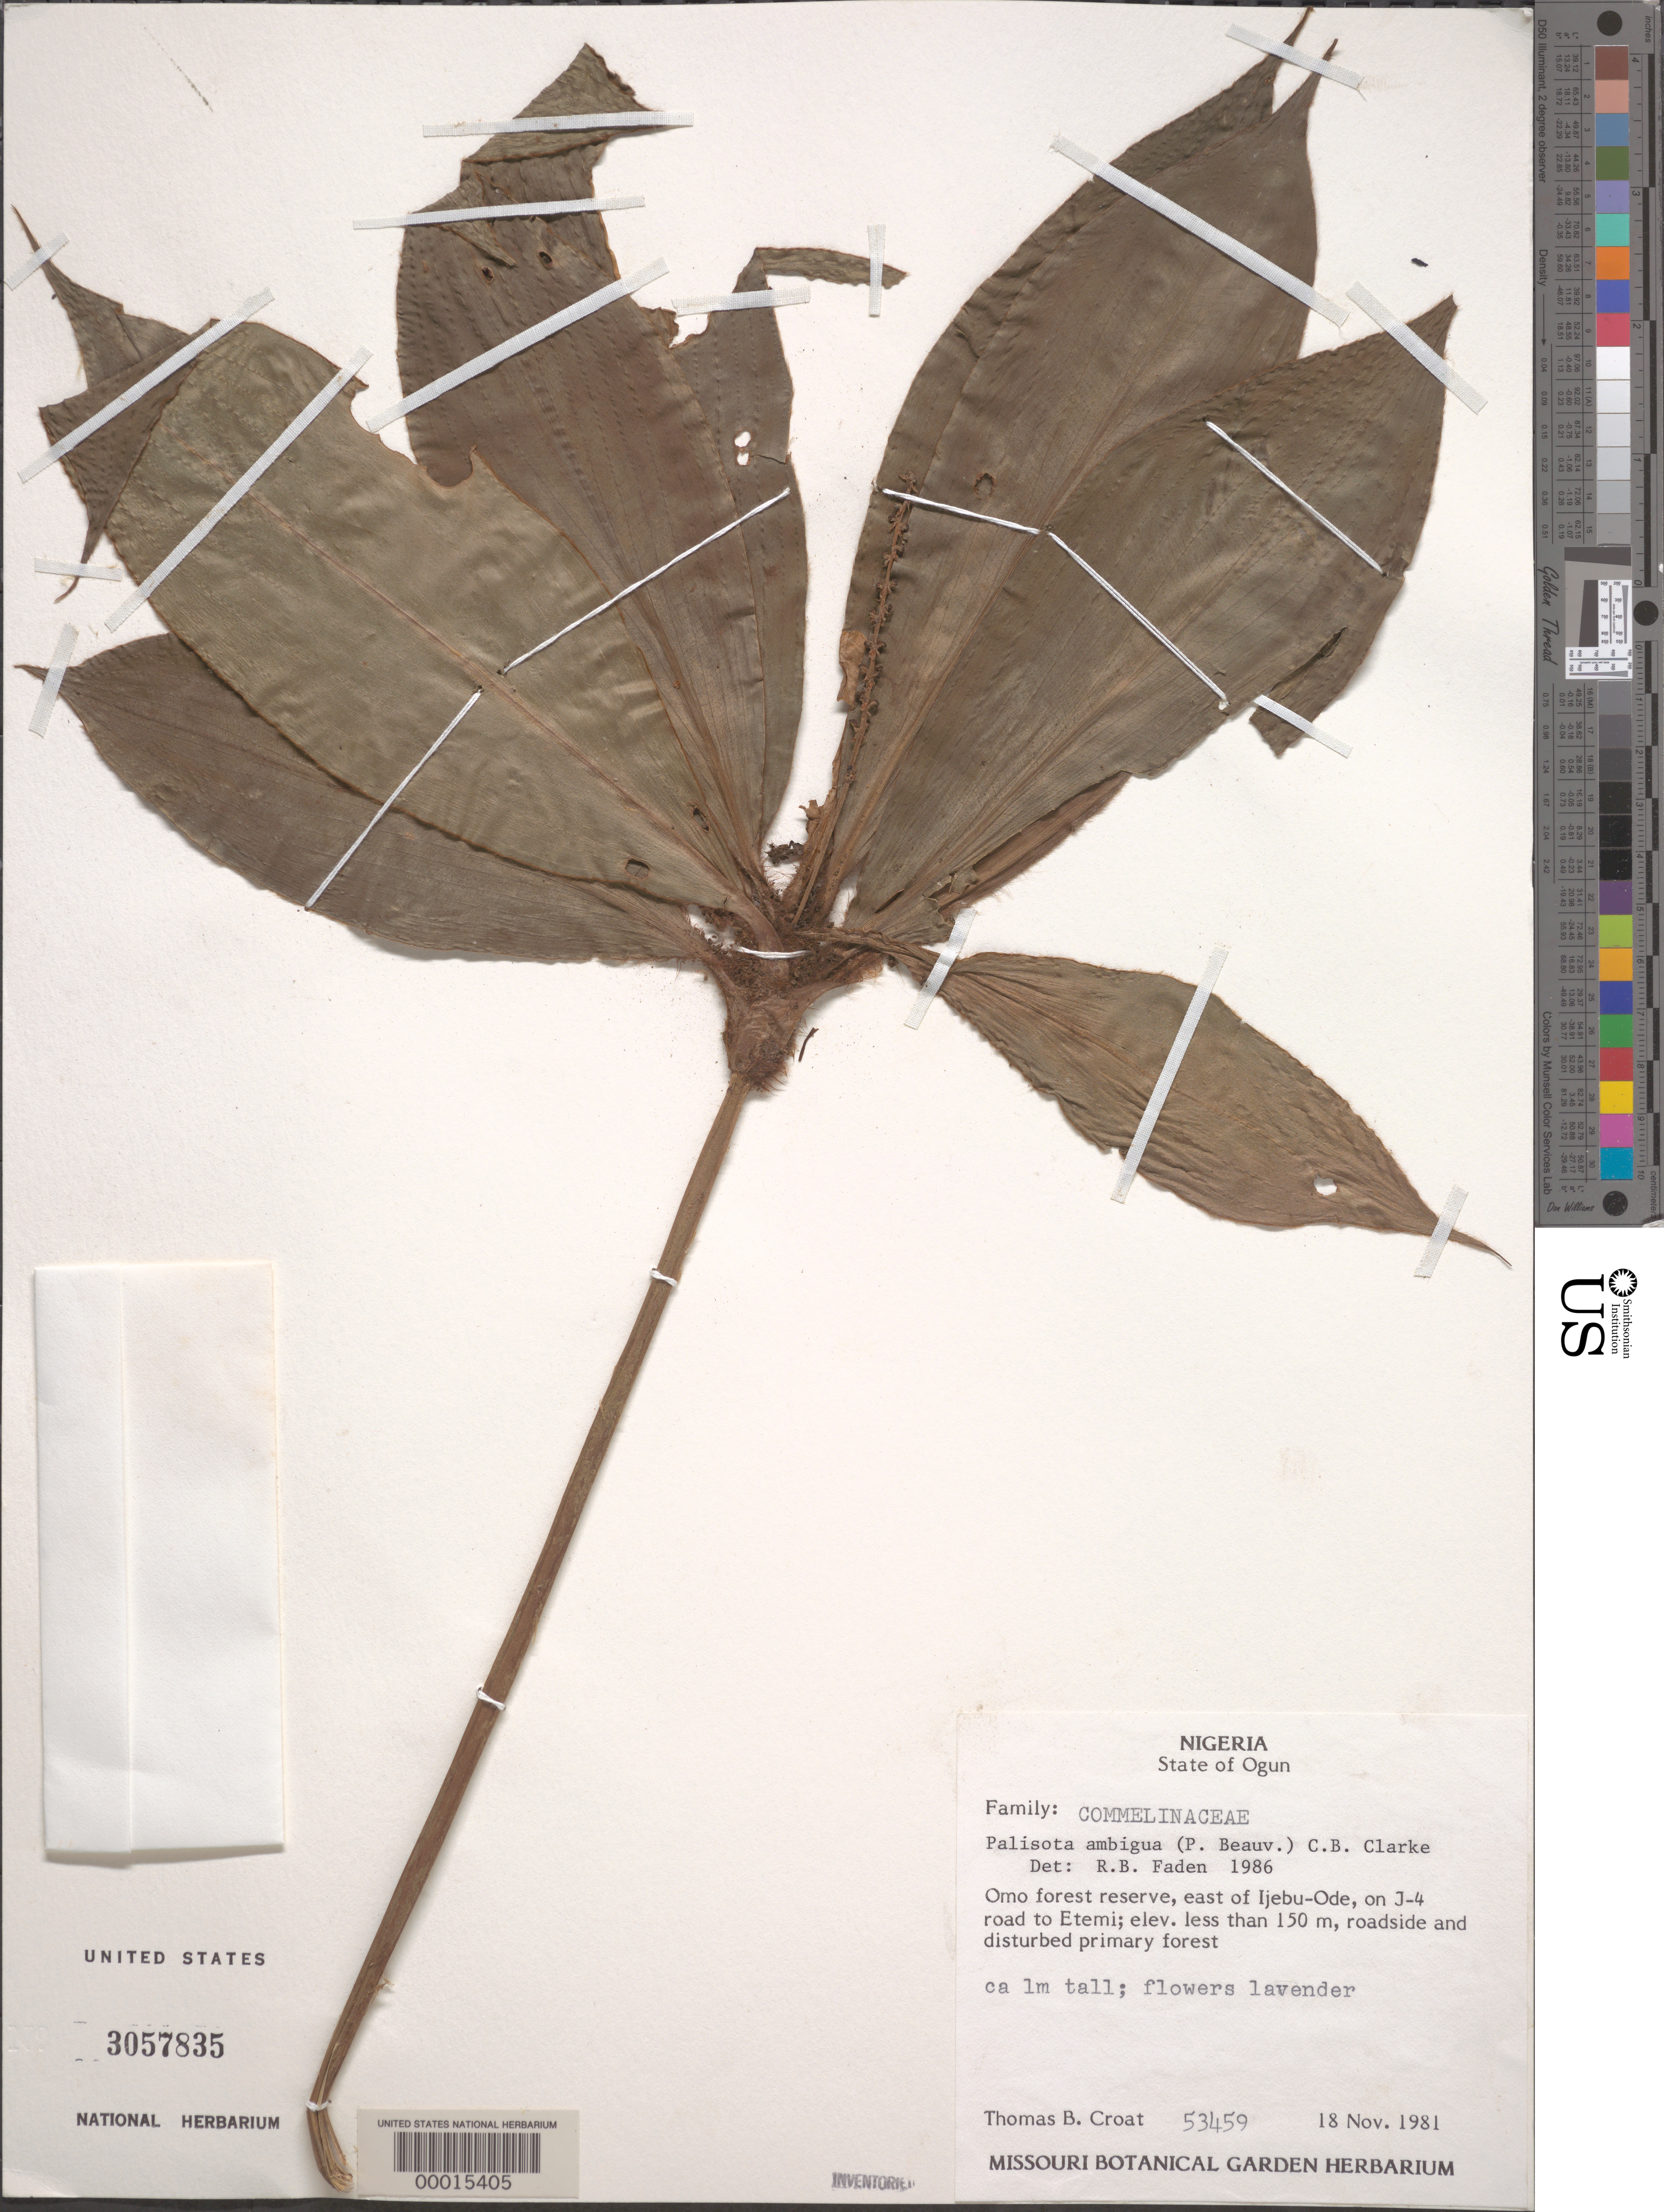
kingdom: Plantae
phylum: Tracheophyta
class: Liliopsida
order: Commelinales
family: Commelinaceae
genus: Palisota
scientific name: Palisota ambigua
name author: (P. Beauv.) C.B. Clarke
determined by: Faden, Robert B., (US), Smithsonian Institution - National Museum of Natural History (UNITED STATES)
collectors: T. B. Croat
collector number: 53459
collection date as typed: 18 Nov 1981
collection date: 1981-11-18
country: Nigeria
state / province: Ogun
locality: Omo forest reserve, e of ijebu-ode, on j-4 rd to etemi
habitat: Roadside + disturbed primary forest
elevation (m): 150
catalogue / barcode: US 3057835